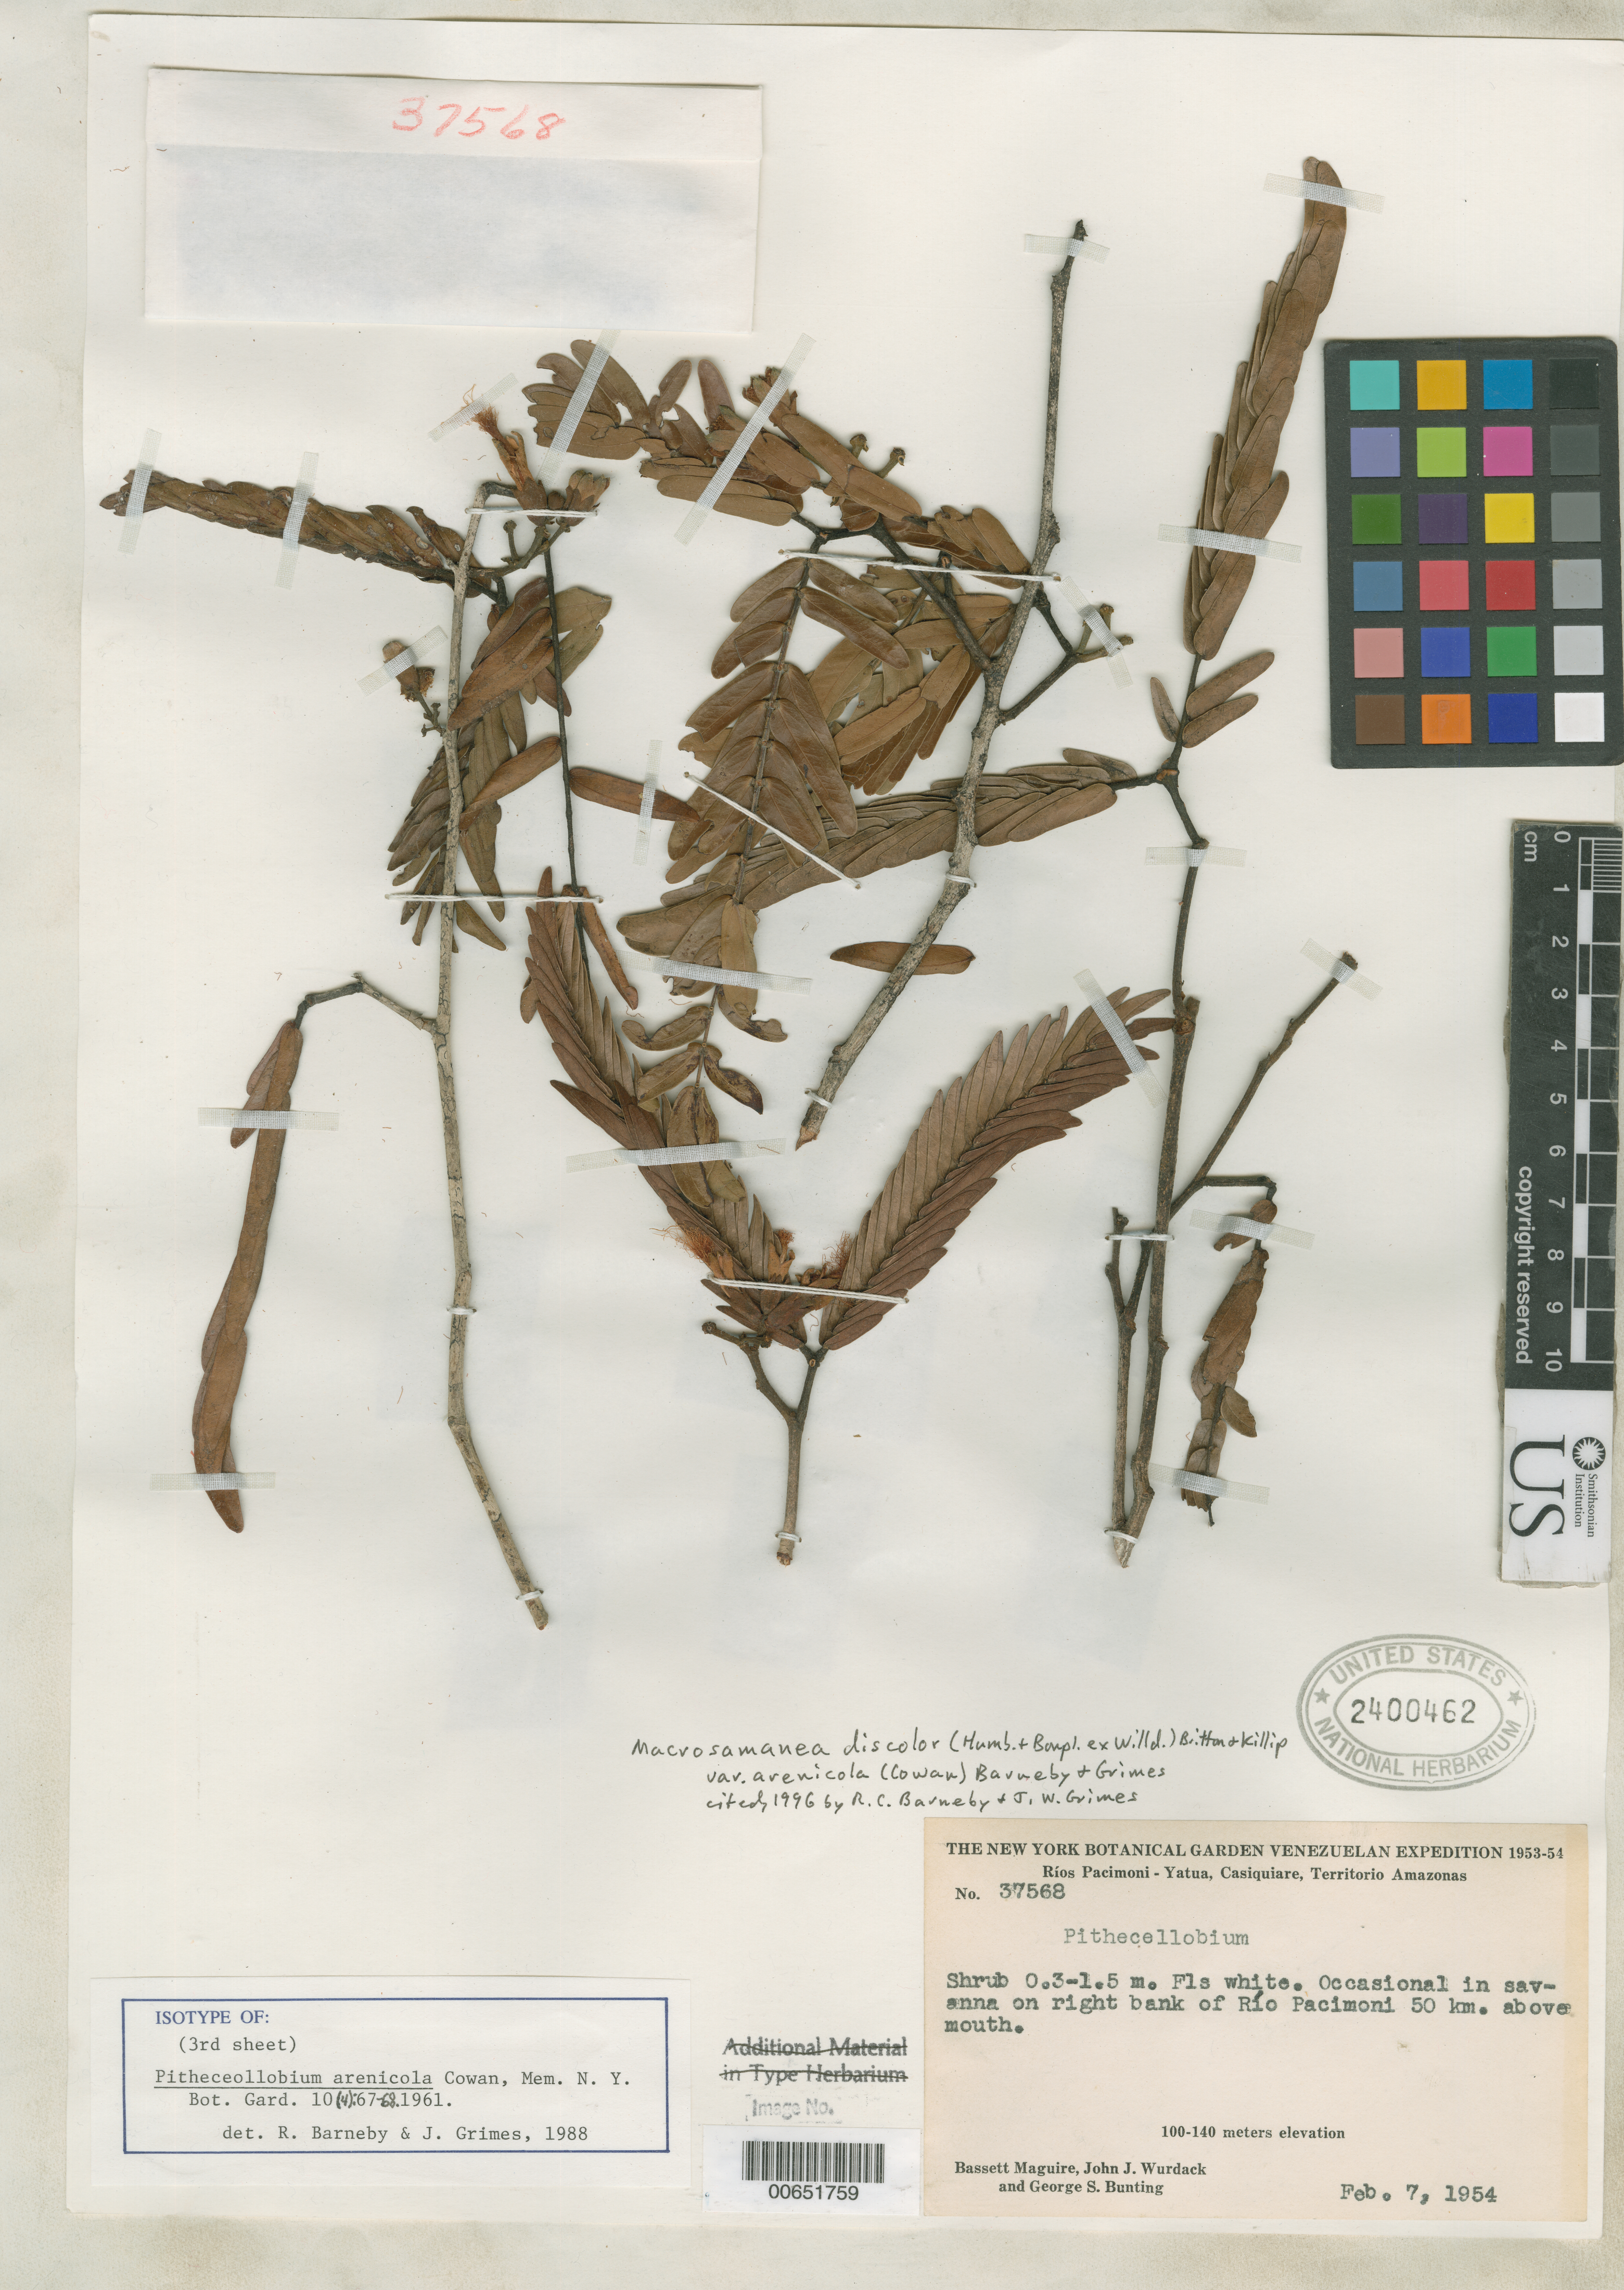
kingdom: Plantae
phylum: Tracheophyta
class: Magnoliopsida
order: Fabales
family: Fabaceae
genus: Pithecellobium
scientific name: Pithecellobium arenicola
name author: R.S. Cowan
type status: Isotype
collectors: B. Maguire, J. J. Wurdack & G. S. Bunting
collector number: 37568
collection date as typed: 07 Feb 1954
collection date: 1954-02-07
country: Venezuela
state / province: Amazonas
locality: Rio Pacimoni.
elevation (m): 100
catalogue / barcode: US 2400462